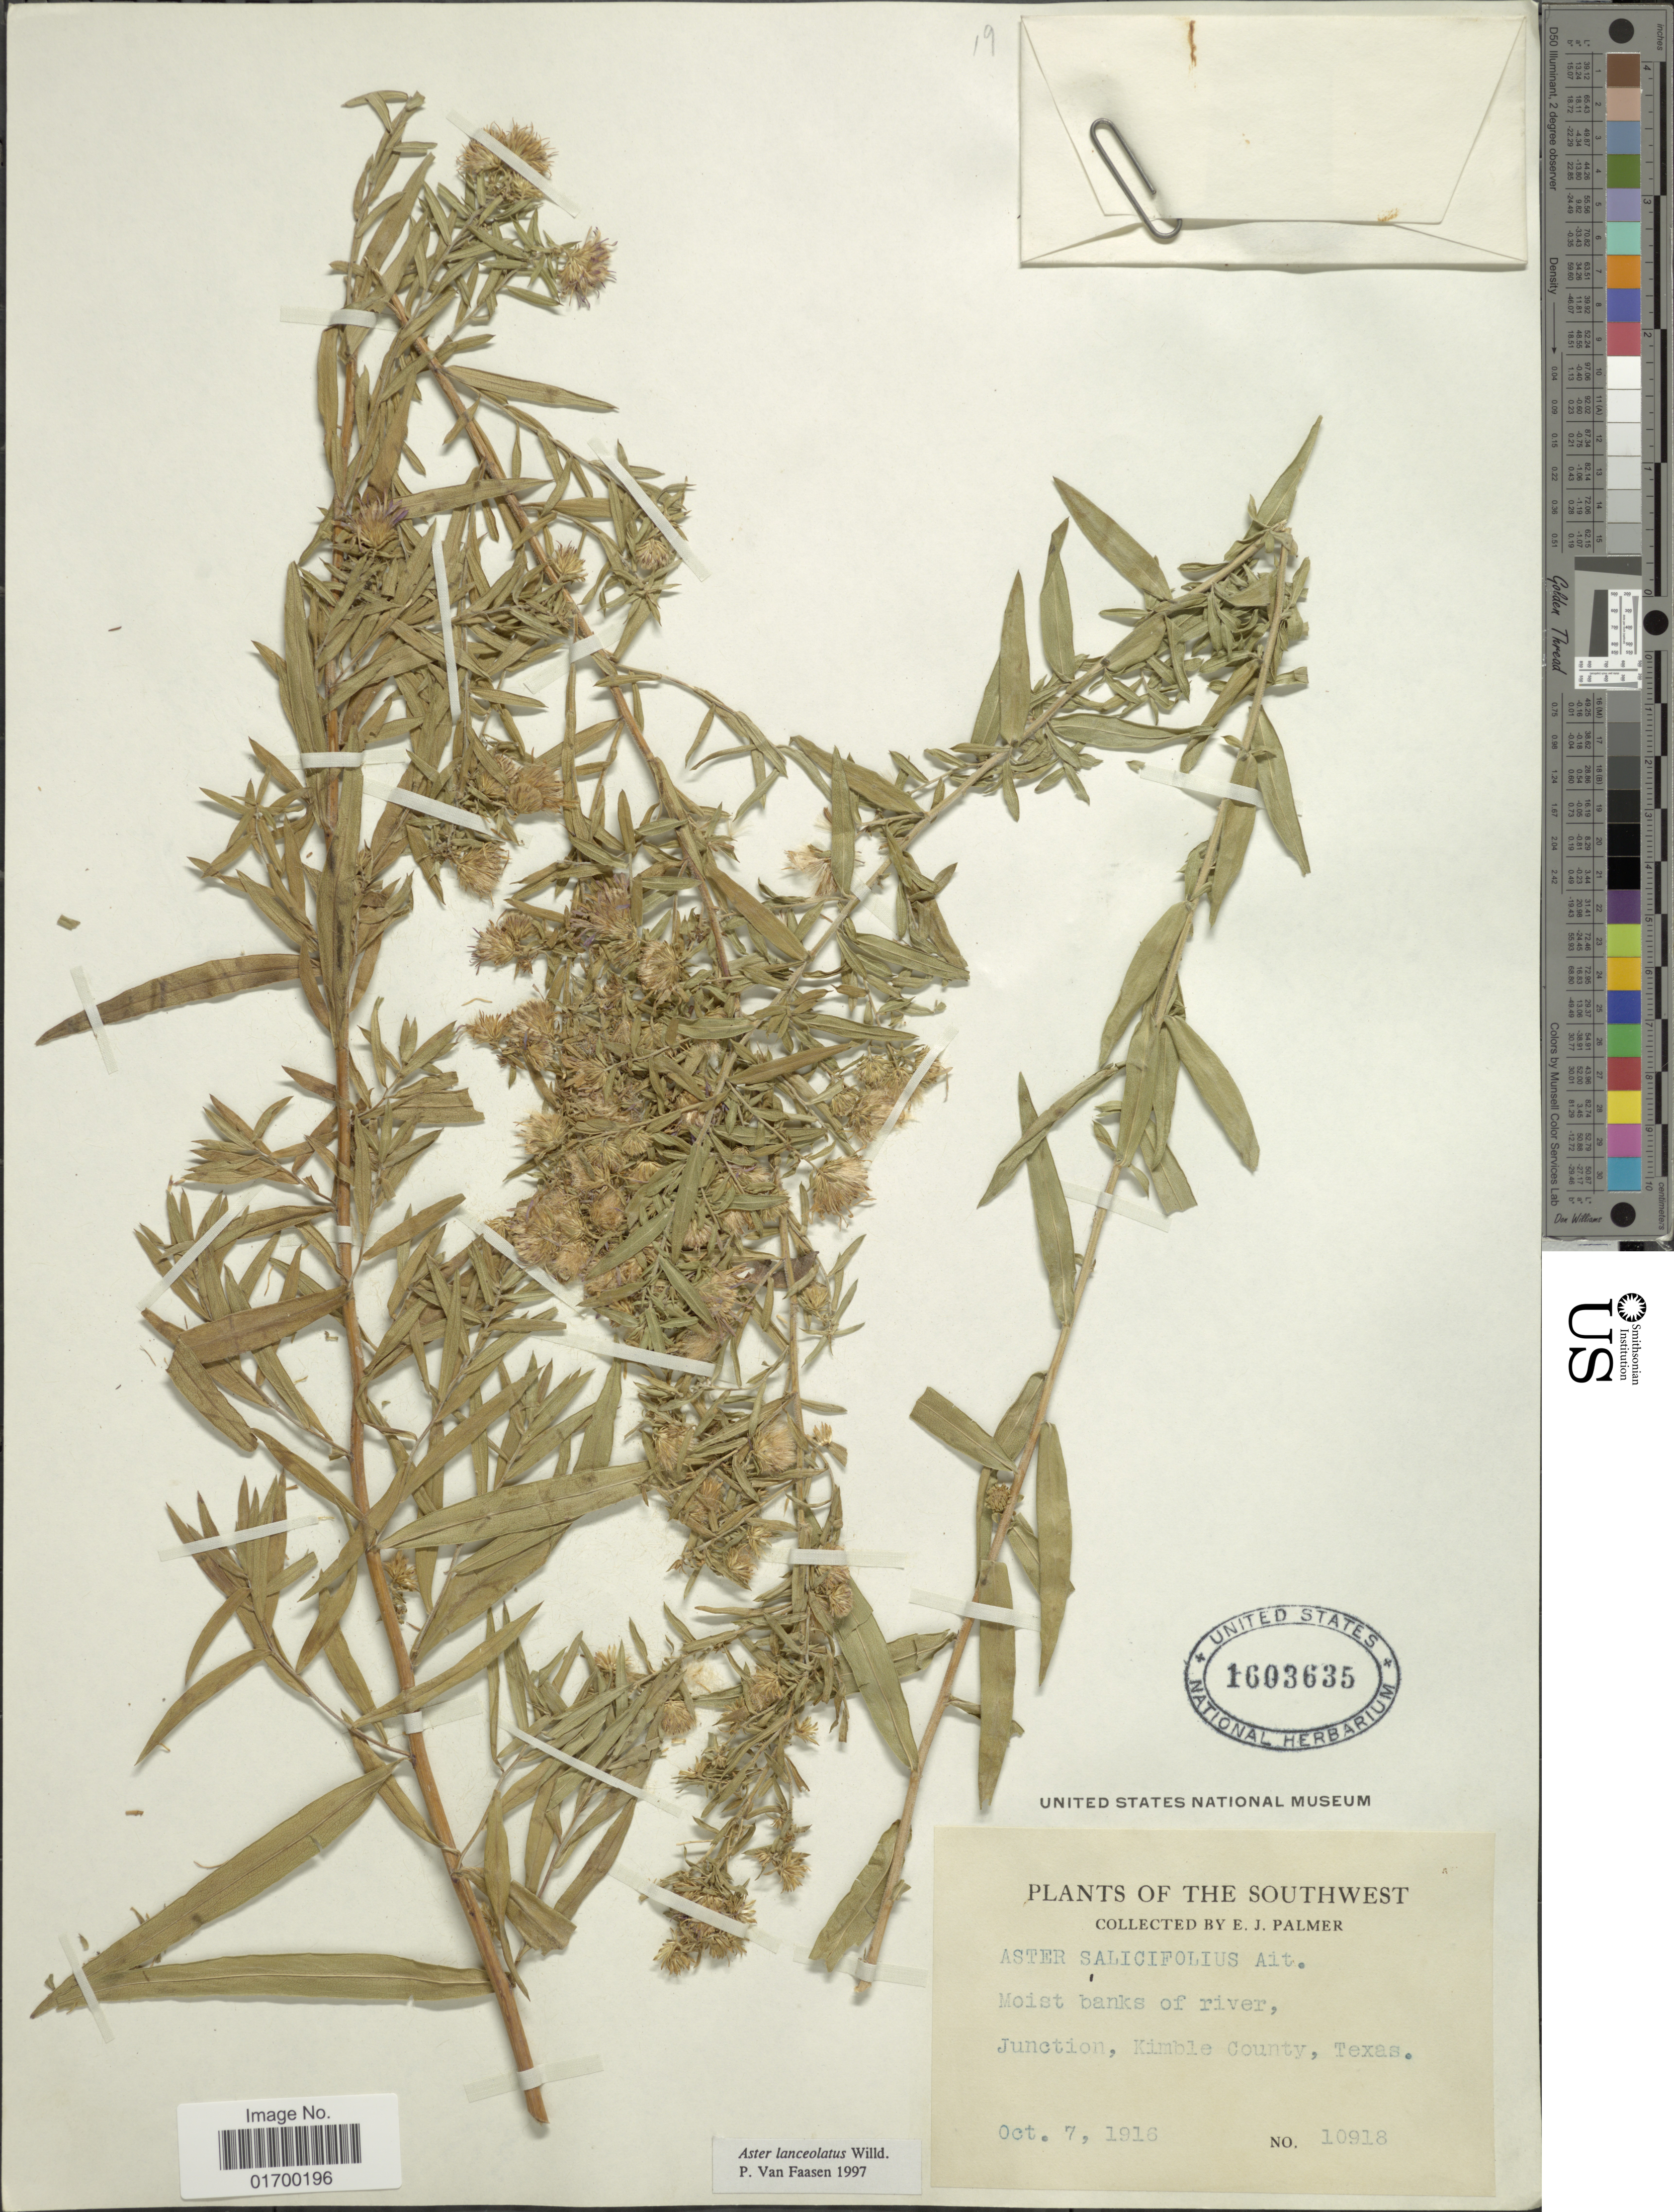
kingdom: Plantae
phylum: Tracheophyta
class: Magnoliopsida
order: Asterales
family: Asteraceae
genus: Symphyotrichum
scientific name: Symphyotrichum lanceolatum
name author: (Willd.) G.L. Nesom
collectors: E. J. Palmer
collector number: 10918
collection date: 1916-10-07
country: United States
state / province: Texas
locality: The Southwest, Moist banks of river, Junction, Kimble County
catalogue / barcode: US 1603635